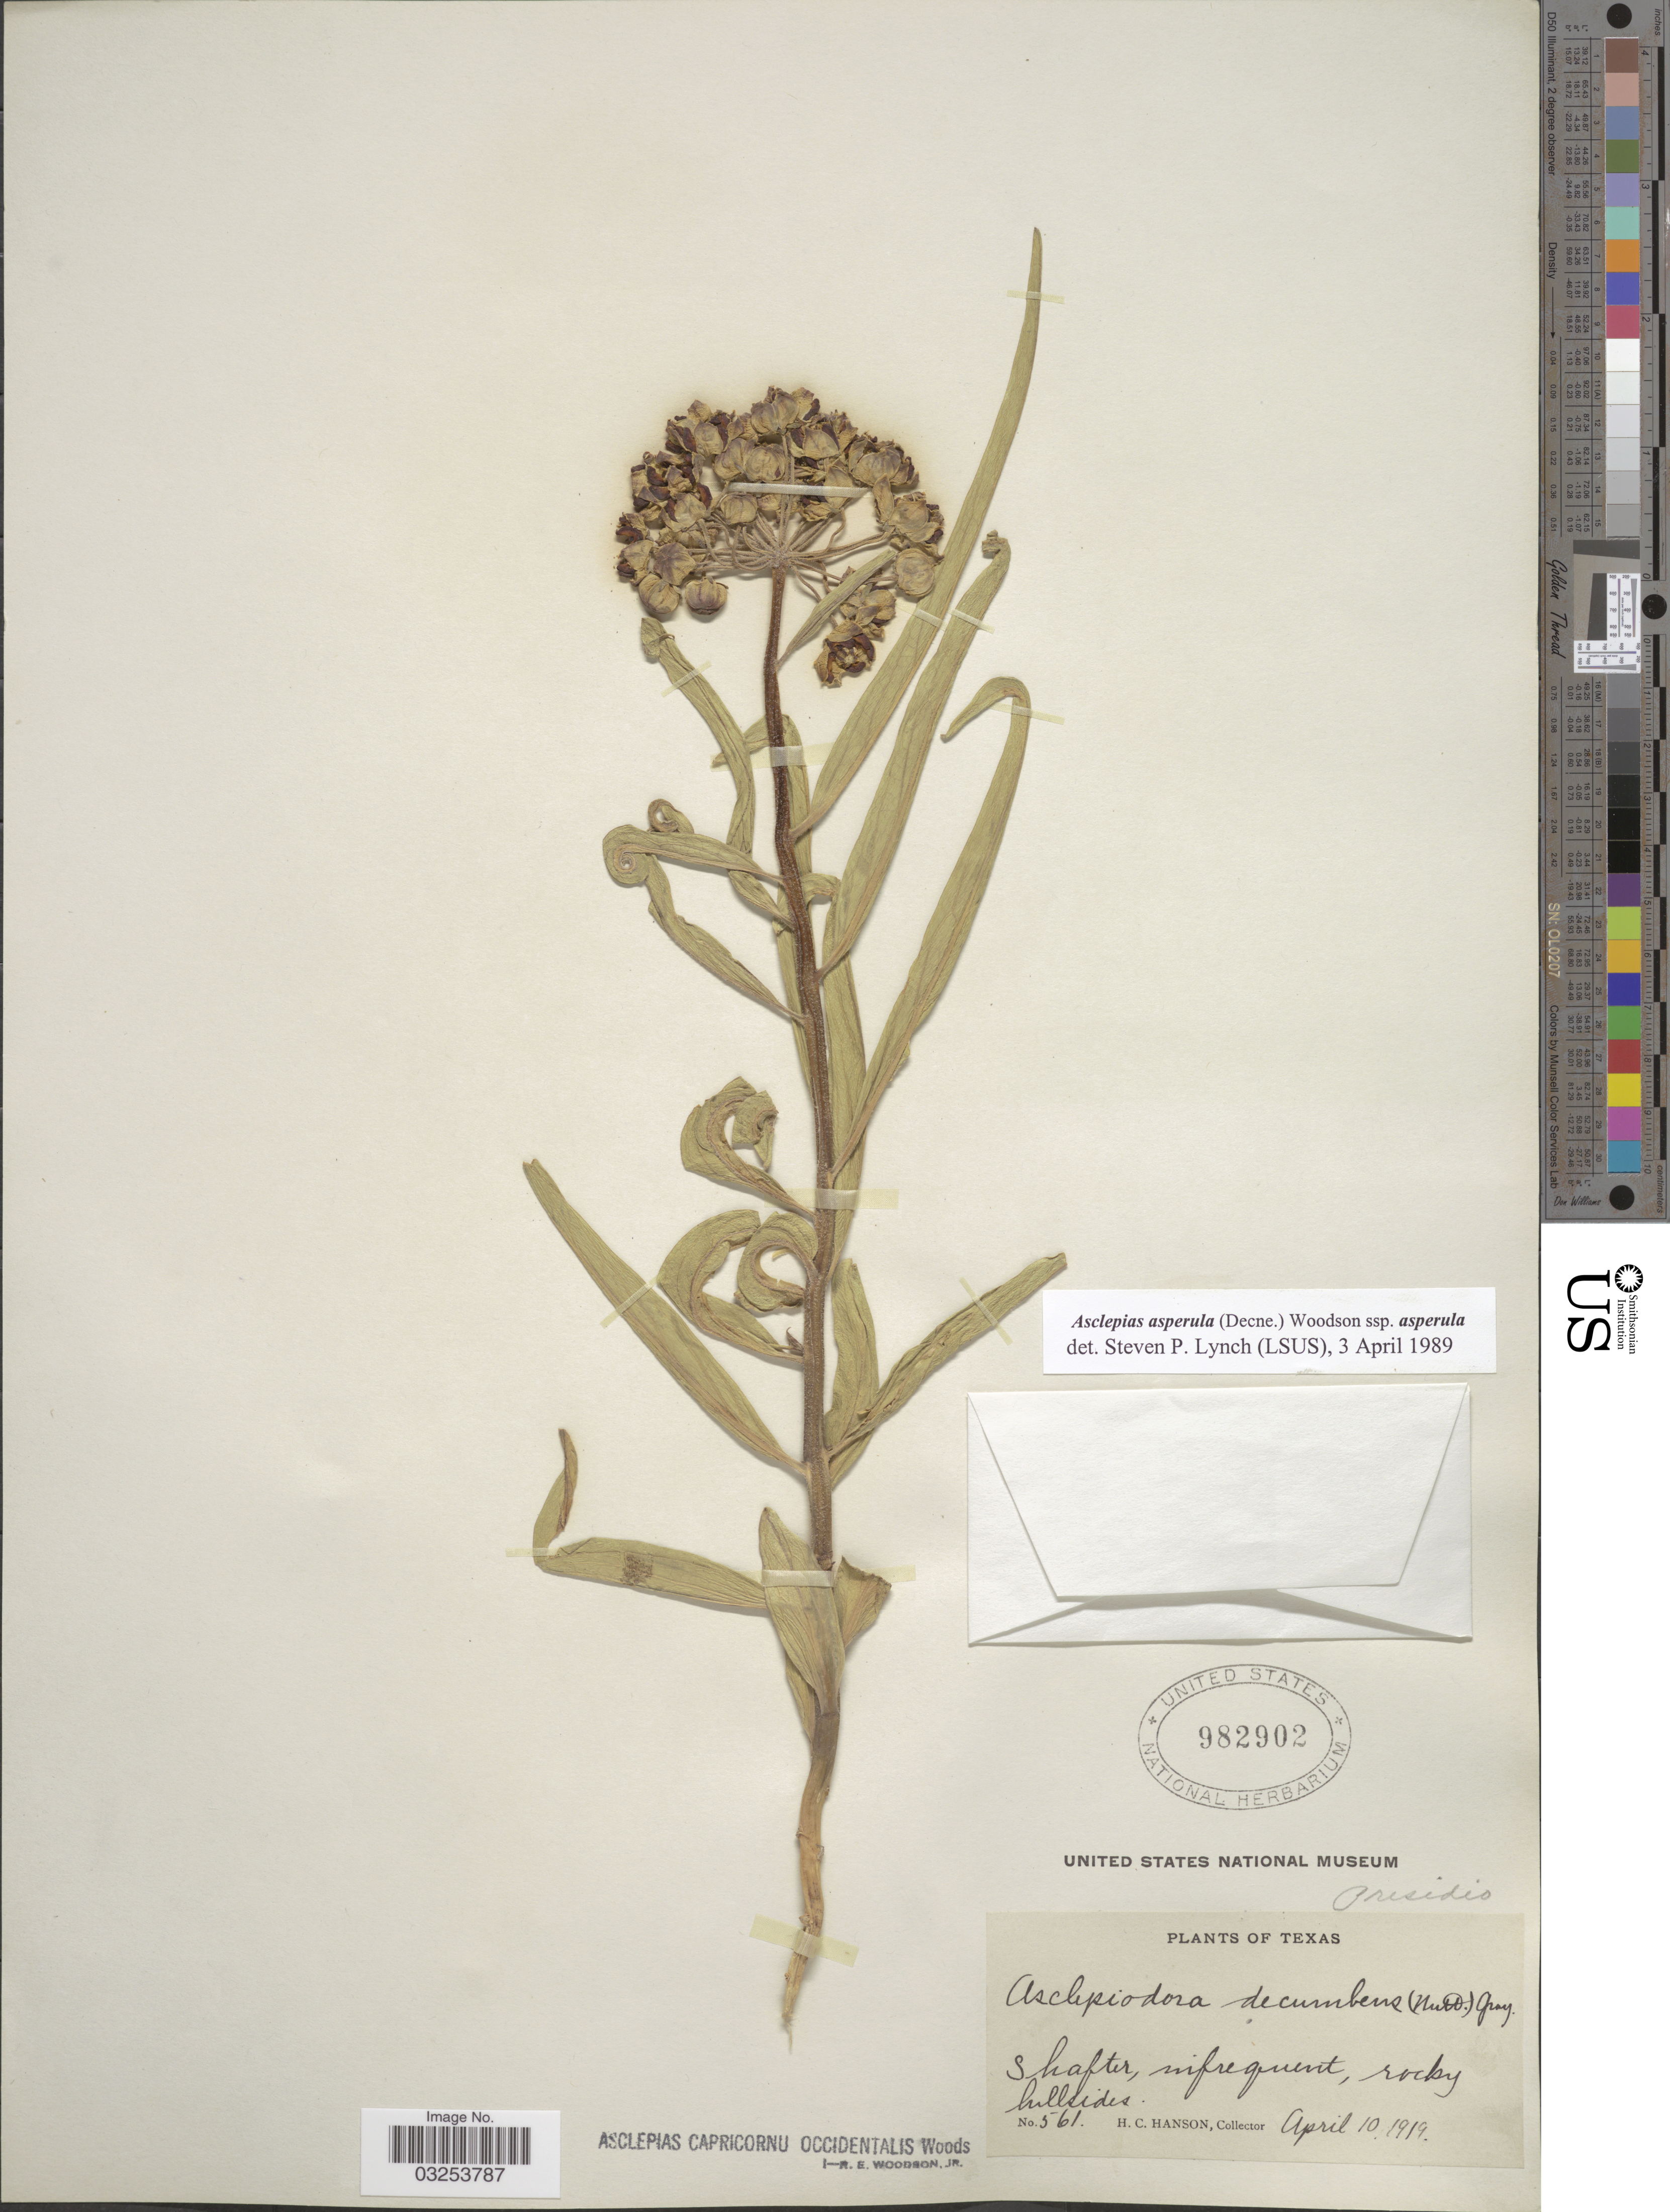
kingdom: Plantae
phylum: Tracheophyta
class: Magnoliopsida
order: Gentianales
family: Apocynaceae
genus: Asclepias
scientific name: Asclepias asperula subsp. asperula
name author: (Decne.) Woodson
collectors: H. Hanson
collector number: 561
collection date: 1919-04-10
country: United States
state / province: Texas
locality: Presidio.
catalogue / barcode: US 982902